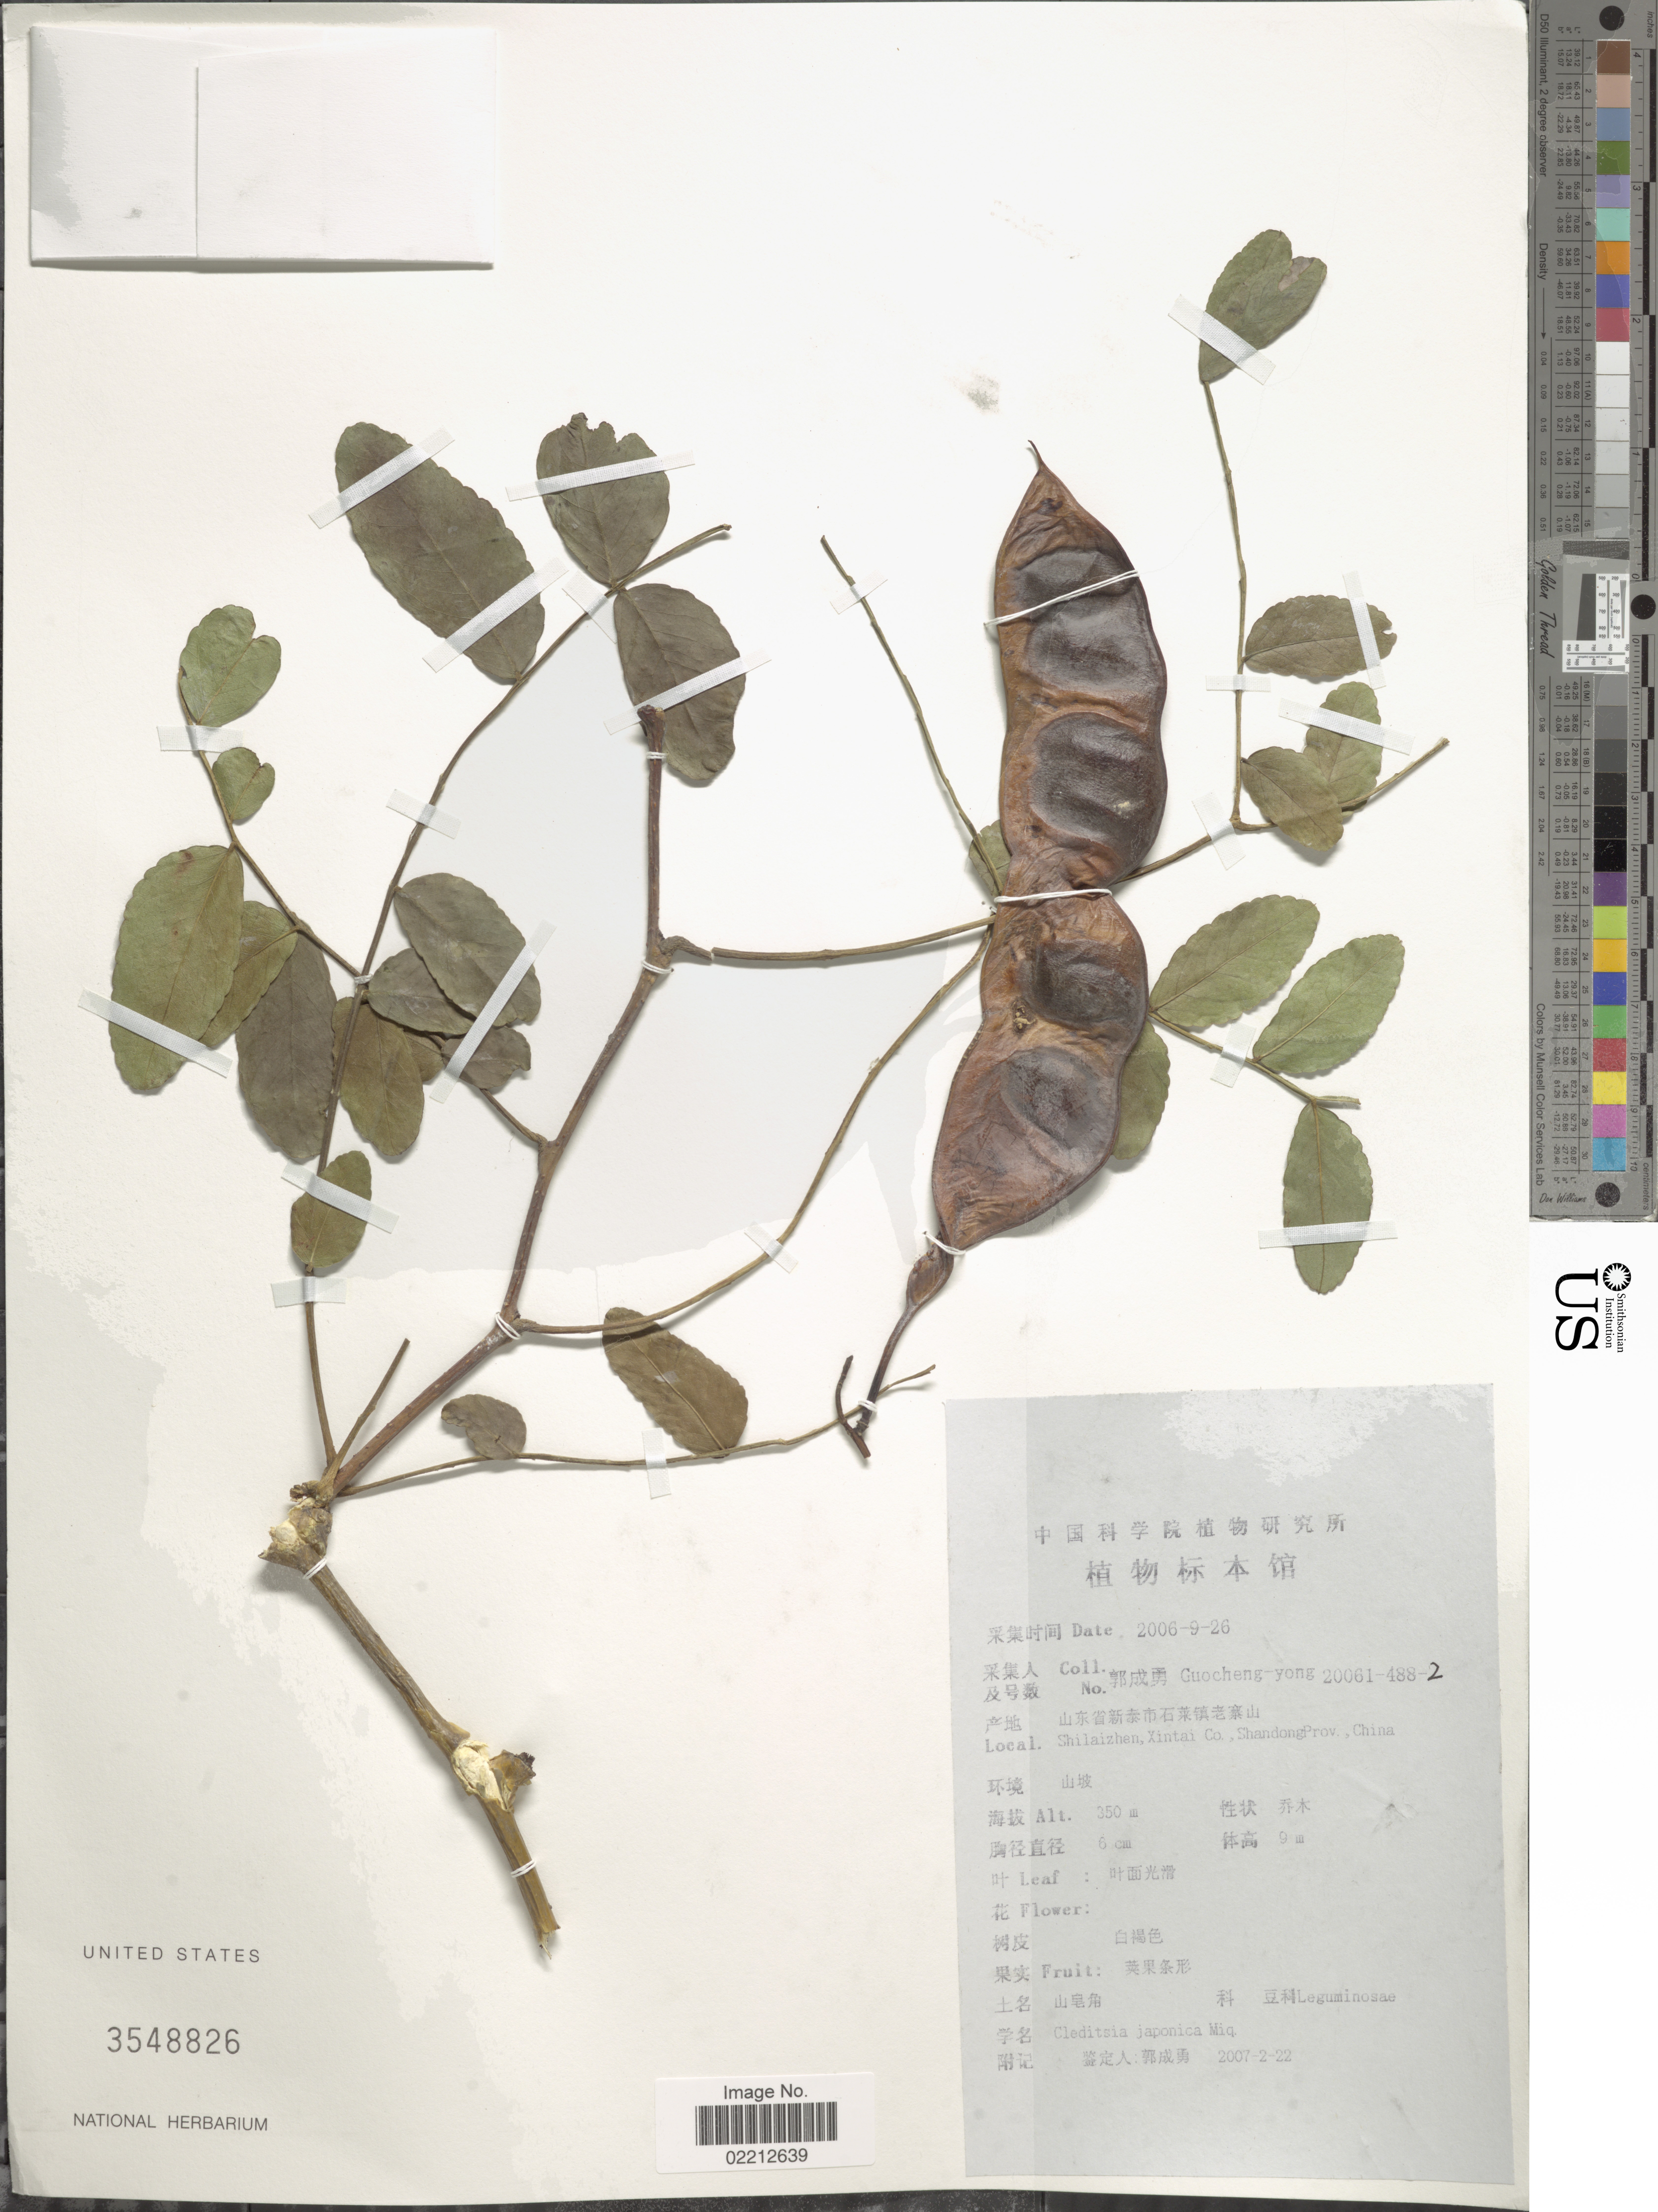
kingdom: Plantae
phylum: Tracheophyta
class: Magnoliopsida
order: Fabales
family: Fabaceae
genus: Gleditsia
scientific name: Gleditsia japonica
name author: Miq.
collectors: Guo cheng-yong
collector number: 200614882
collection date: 2007-02-22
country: China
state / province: Shandong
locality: Shilaizhen, Xintai Co.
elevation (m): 350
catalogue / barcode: US 3548826